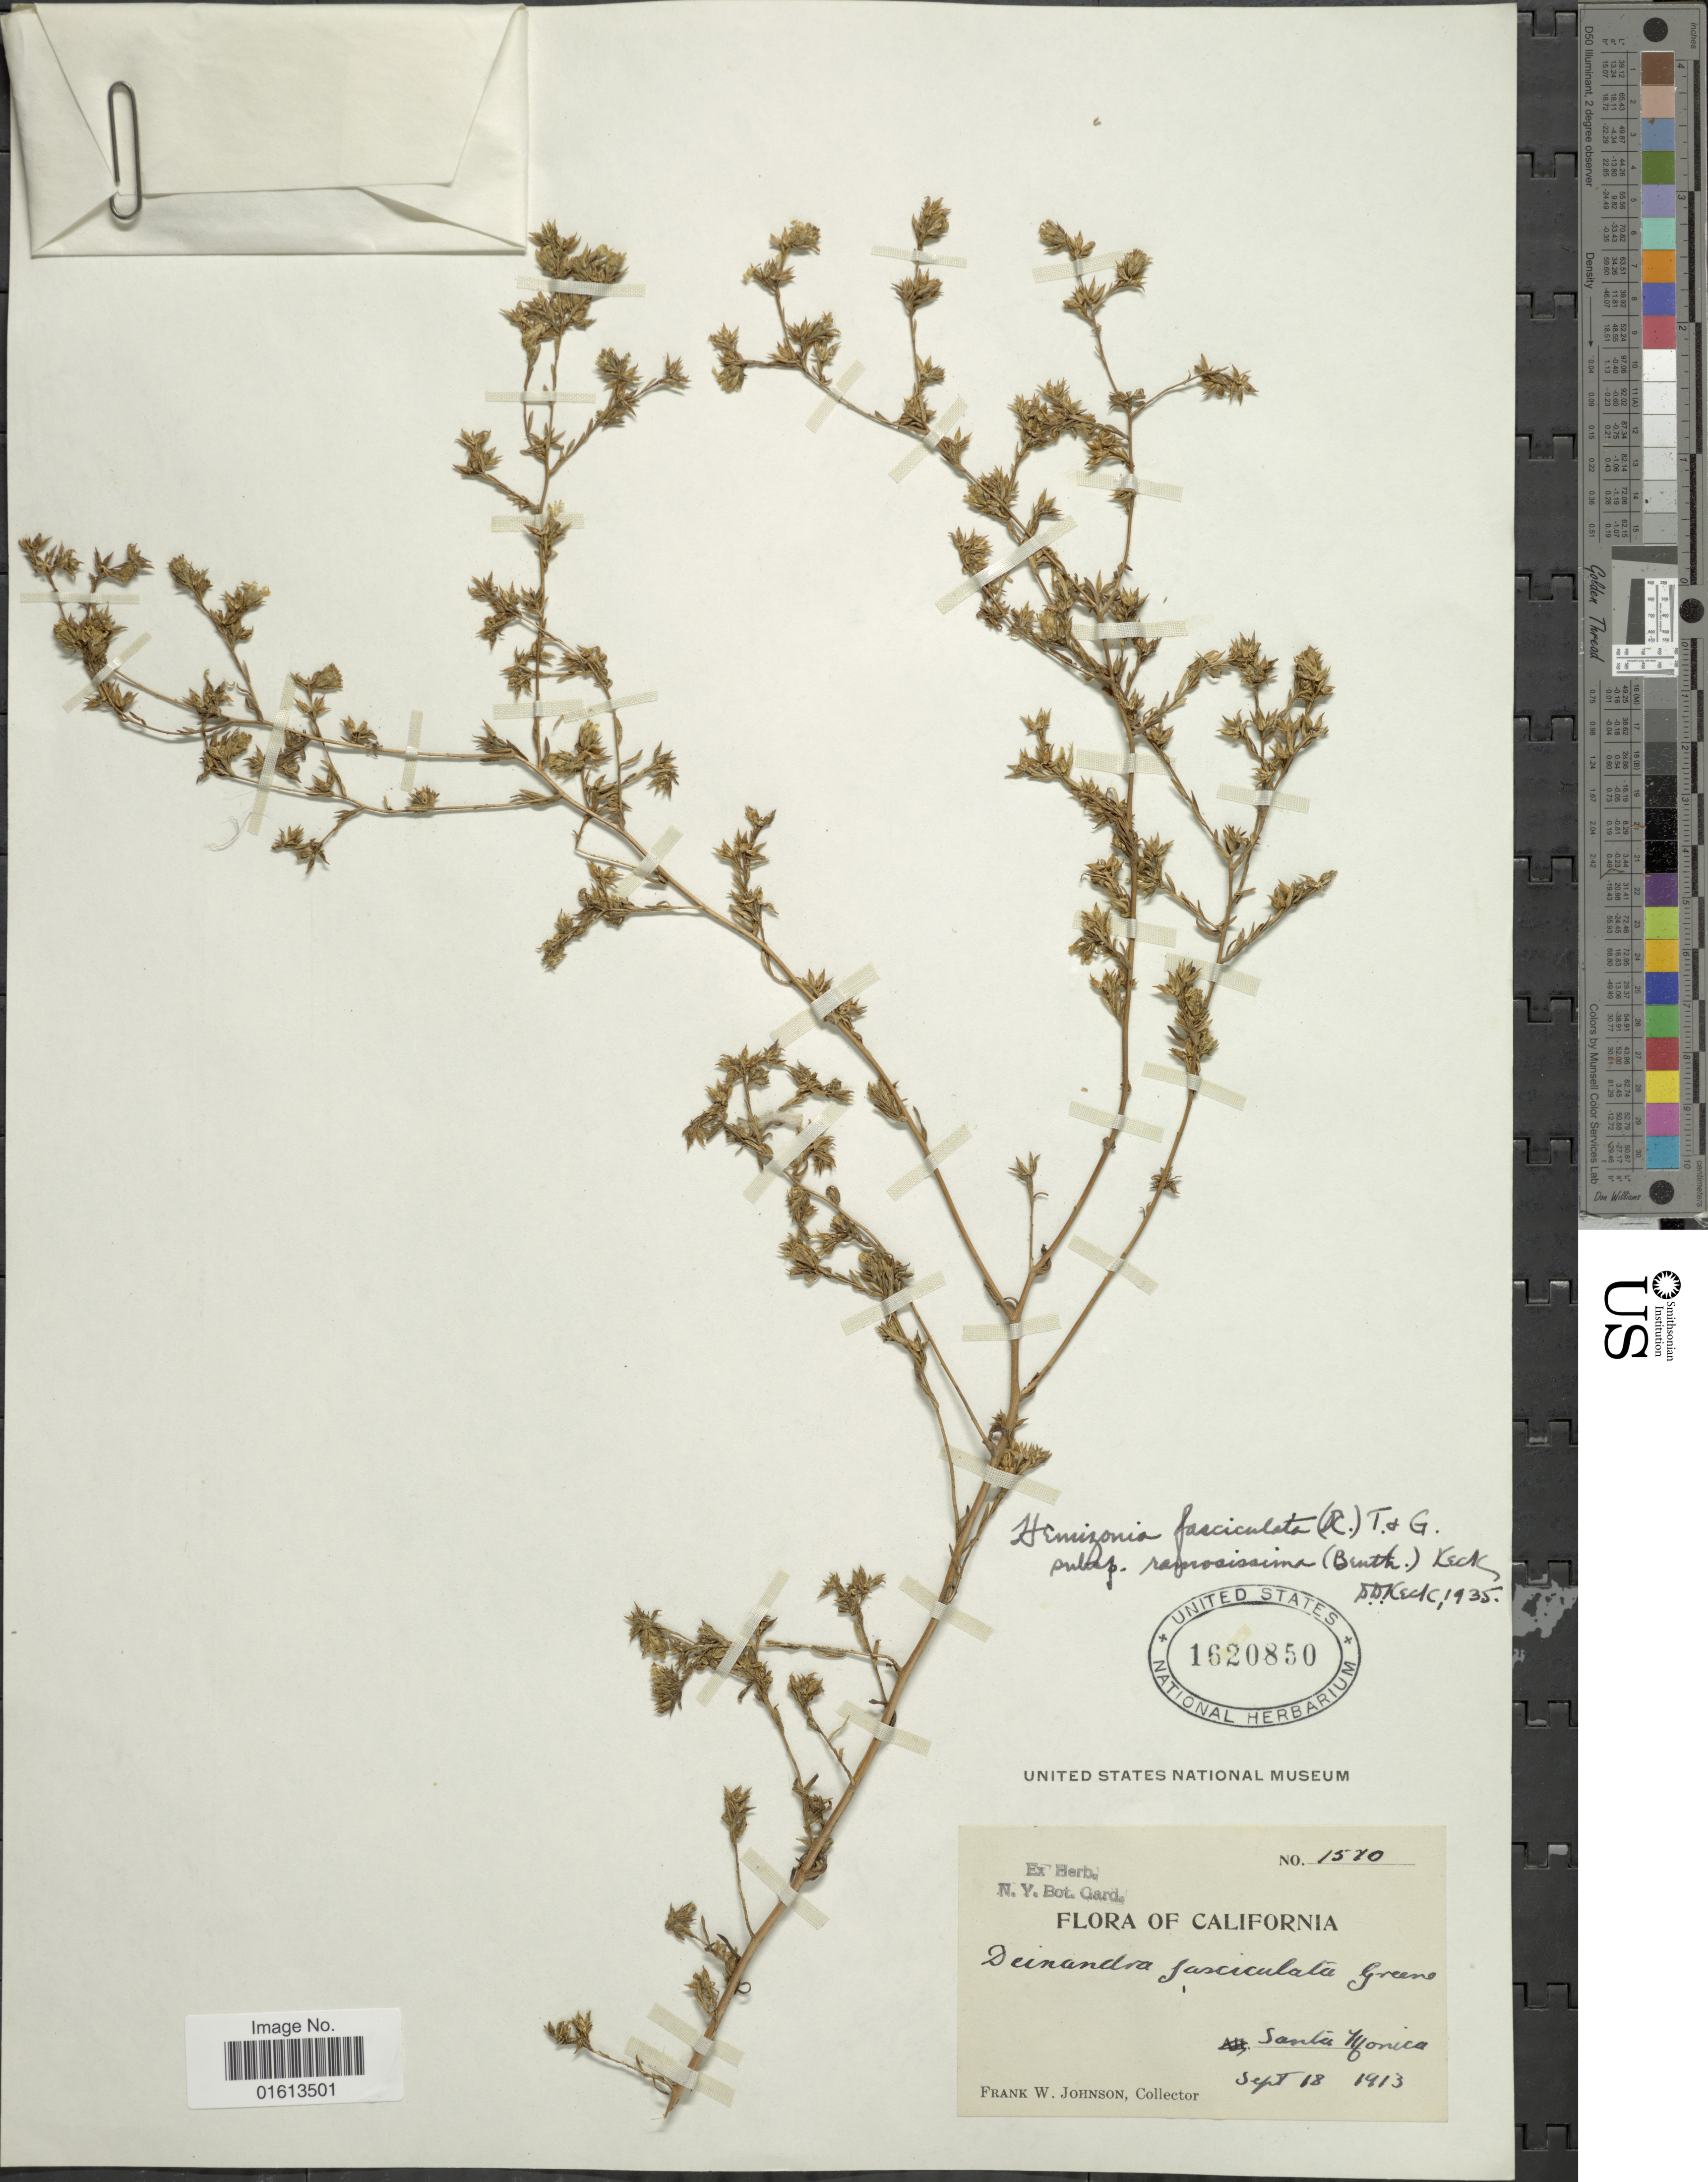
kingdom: Plantae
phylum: Tracheophyta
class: Magnoliopsida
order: Asterales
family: Asteraceae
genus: Hemizonia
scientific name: Hemizonia fasciculata subsp. ramosissima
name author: (Benth.) D.D. Keck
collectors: F. W. Johnson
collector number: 1570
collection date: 1913-09-18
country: United States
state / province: California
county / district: Los Angeles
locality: California. Santa Monica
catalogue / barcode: US 1620850